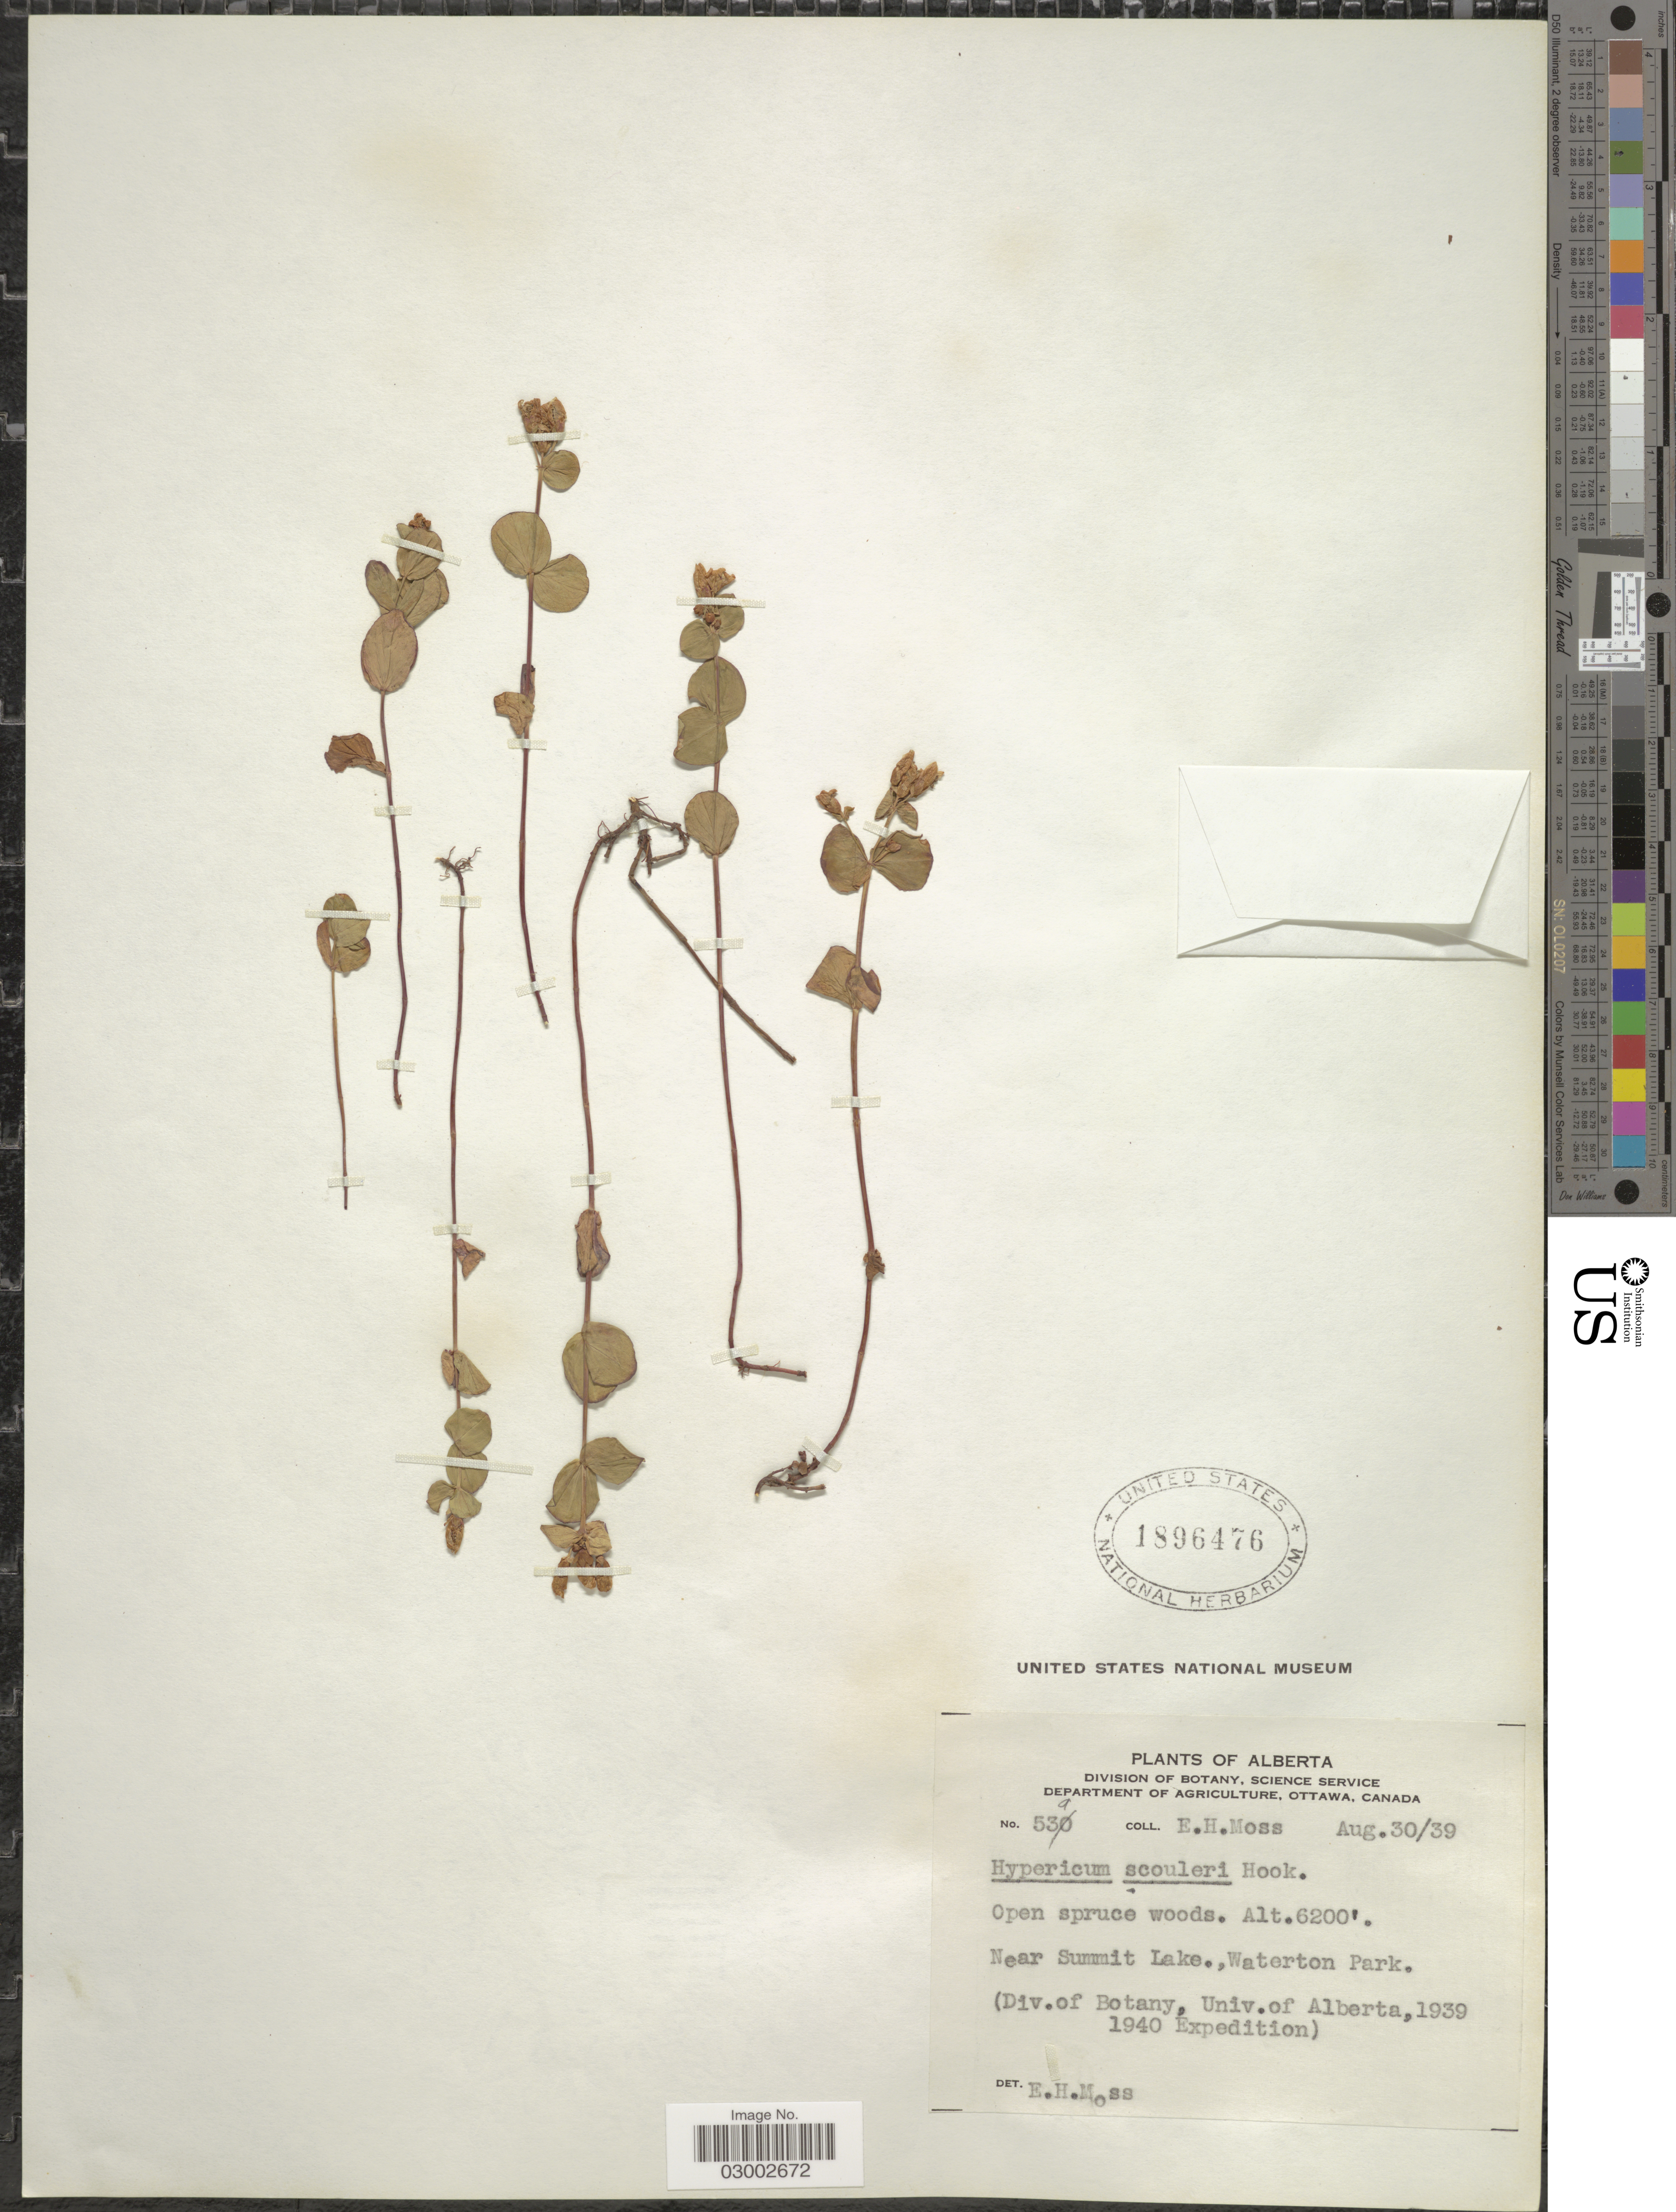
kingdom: Plantae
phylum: Tracheophyta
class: Magnoliopsida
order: Malpighiales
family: Hypericaceae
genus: Hypericum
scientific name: Hypericum scouleri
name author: Hook.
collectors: E. Moss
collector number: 539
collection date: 1939-08-30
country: Canada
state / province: Alberta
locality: Near Summit Lake., Waterton Park.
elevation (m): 1890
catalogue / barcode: US 1896476